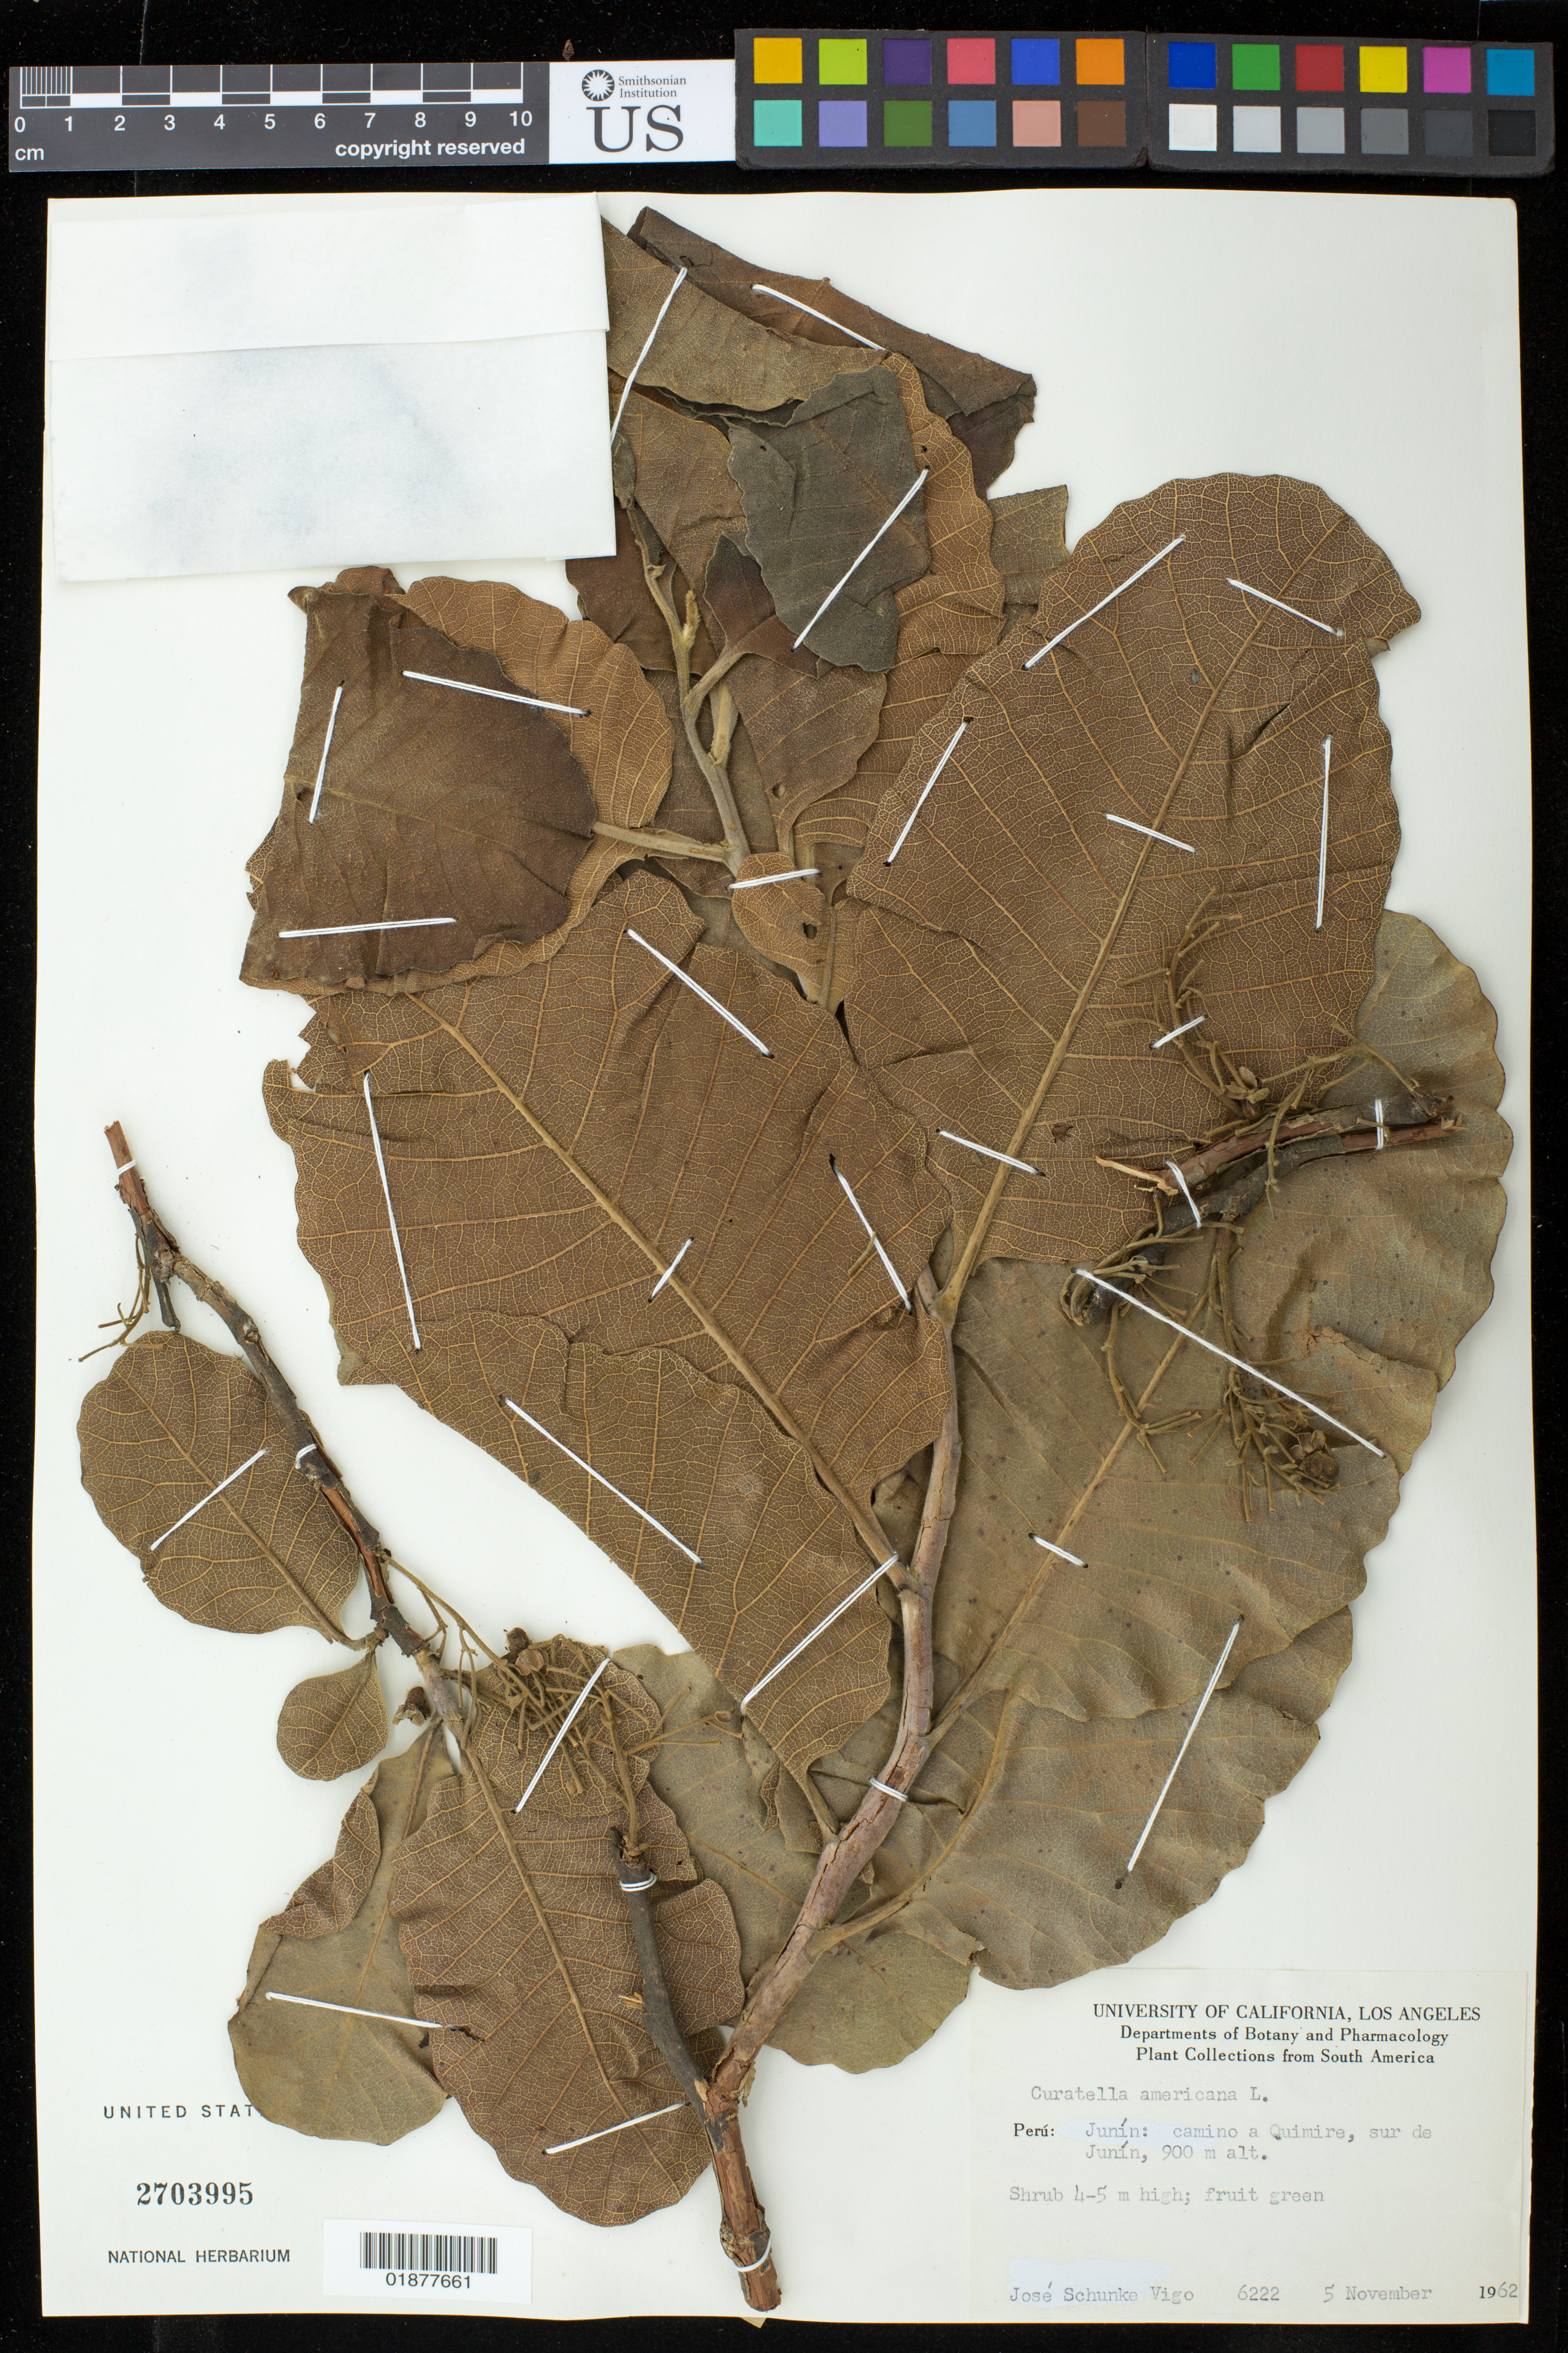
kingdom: Plantae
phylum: Tracheophyta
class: Magnoliopsida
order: Dilleniales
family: Dilleniaceae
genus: Curatella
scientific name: Curatella americana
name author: L.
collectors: J. Schunke Vigo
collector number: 6222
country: Peru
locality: Junín: camino a Quimira, sur de Junín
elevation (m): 900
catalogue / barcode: US 2703995